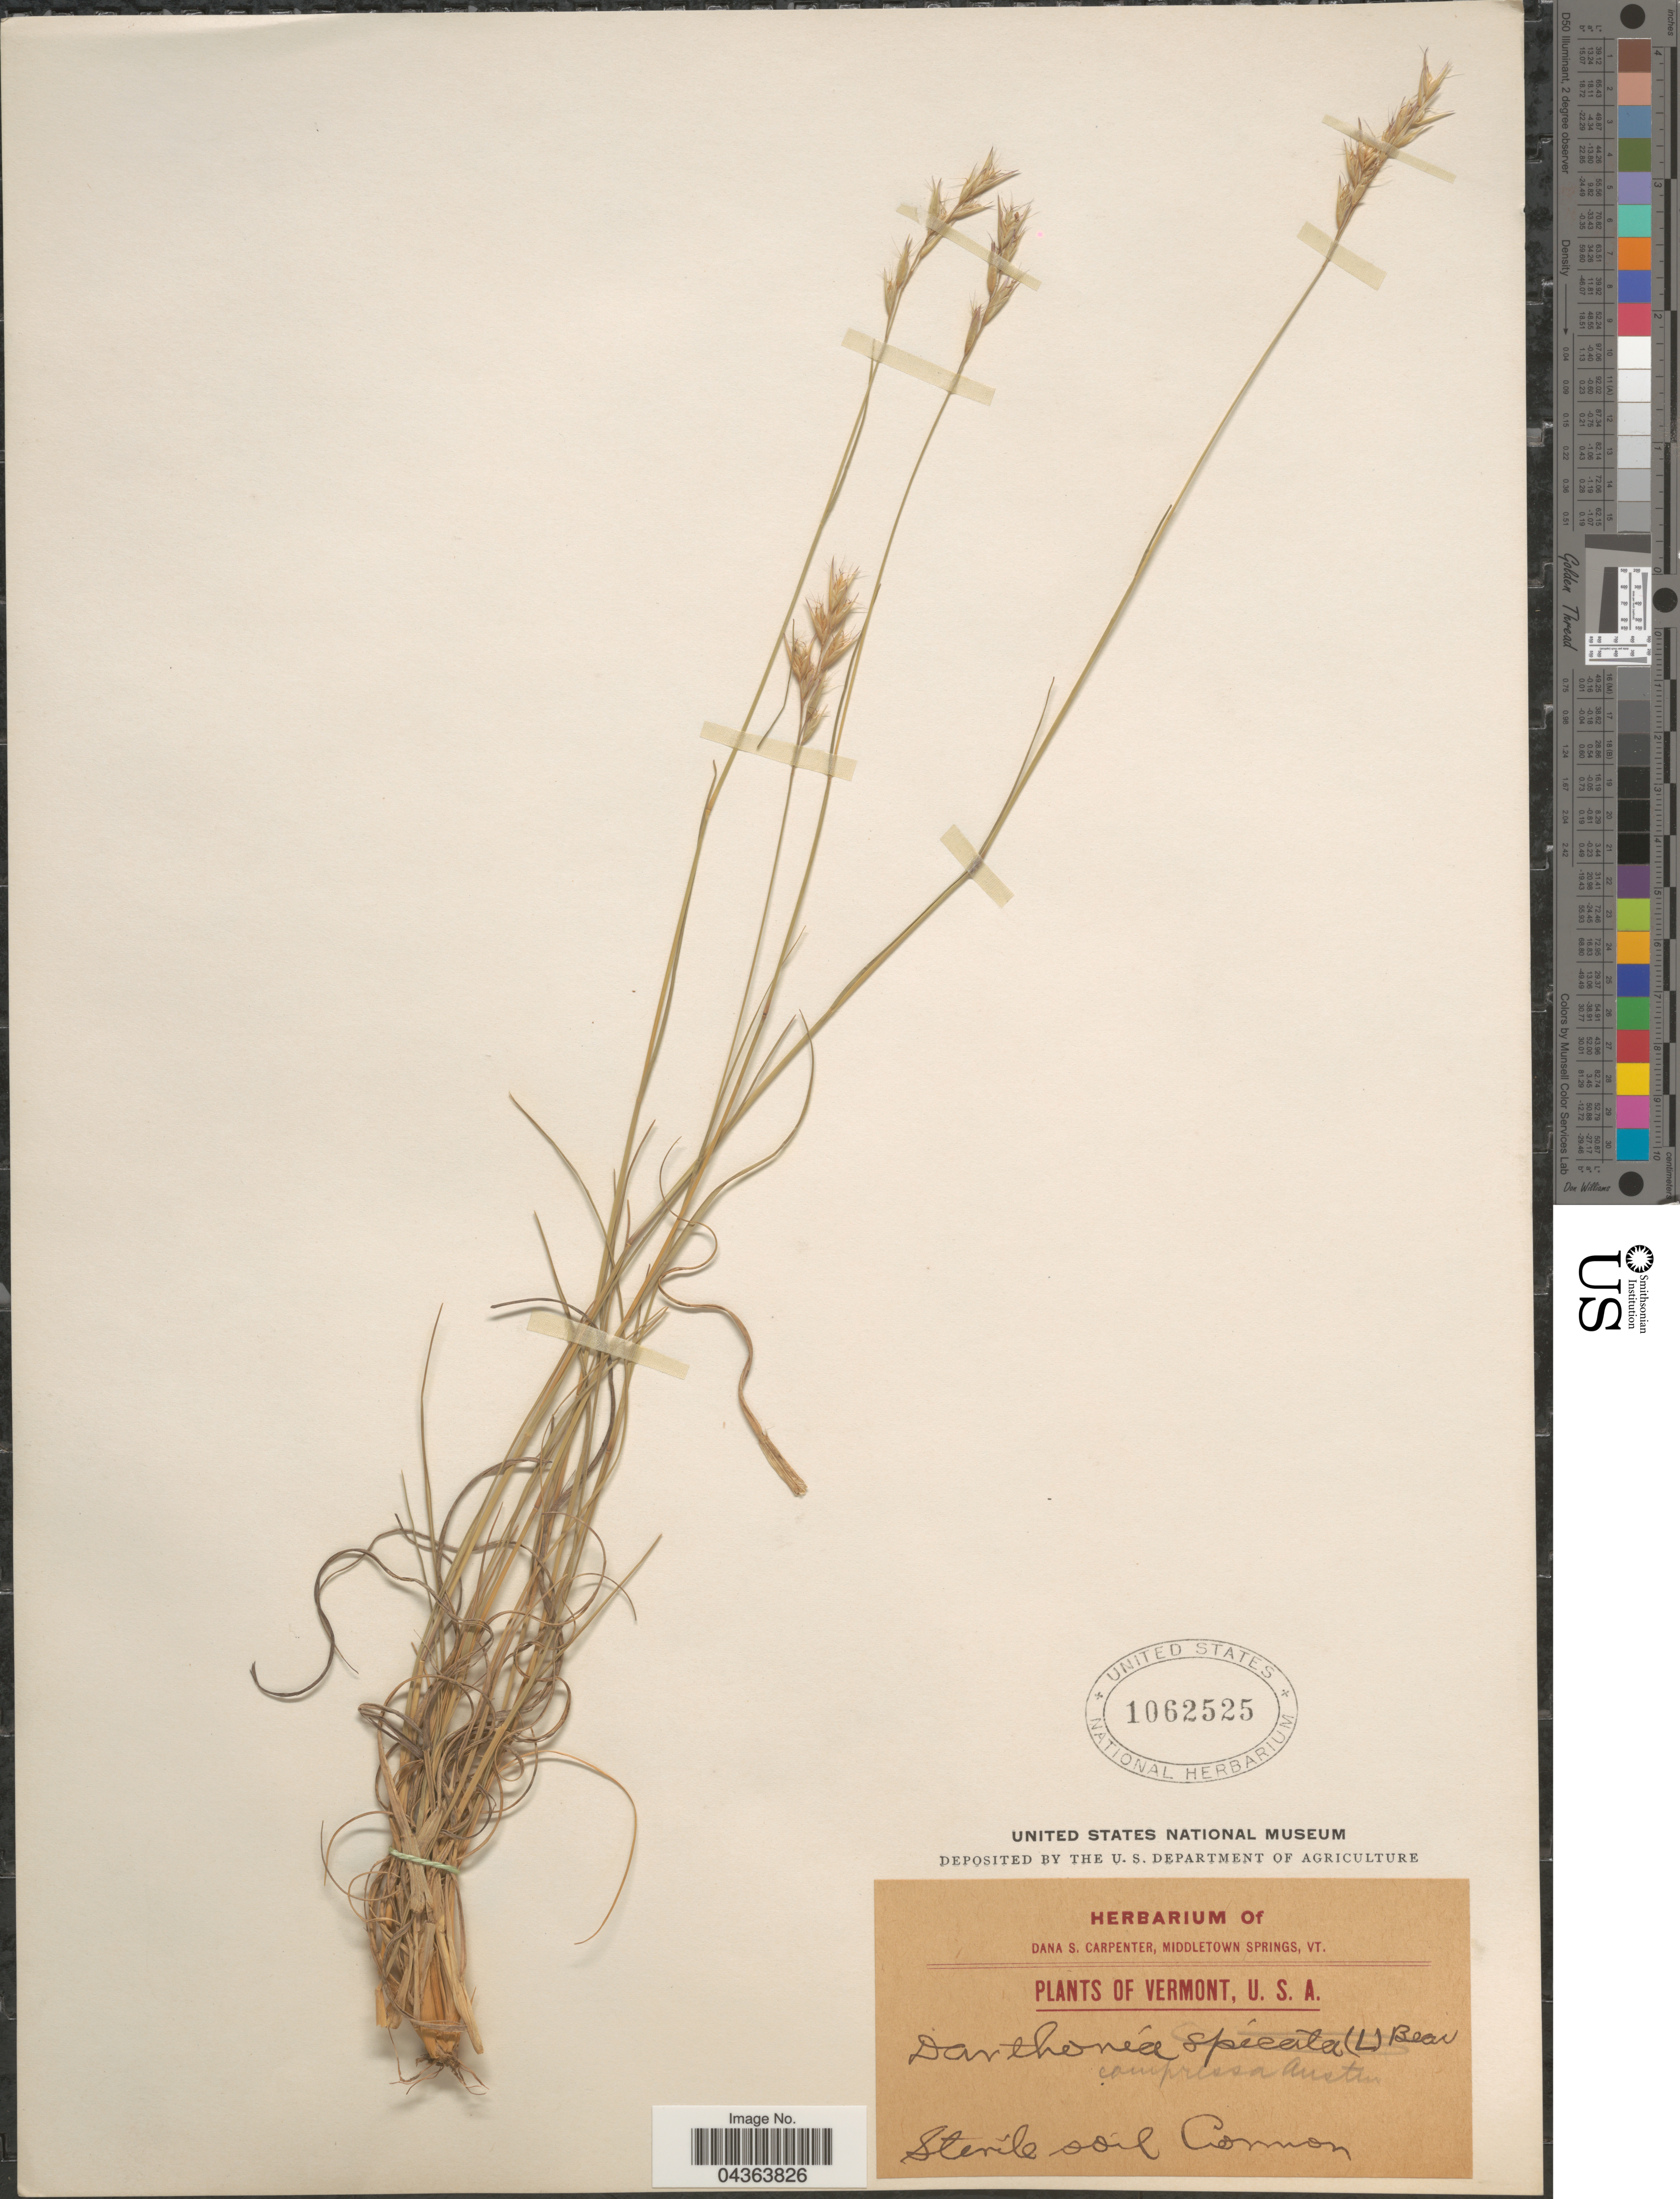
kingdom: Plantae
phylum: Tracheophyta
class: Liliopsida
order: Poales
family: Poaceae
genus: Danthonia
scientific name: Danthonia spicata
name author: (L.) P. Beauv. ex Roem. & Schult.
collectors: ex herb. Dana S. Carpenter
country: United States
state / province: Vermont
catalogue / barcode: US 1062525